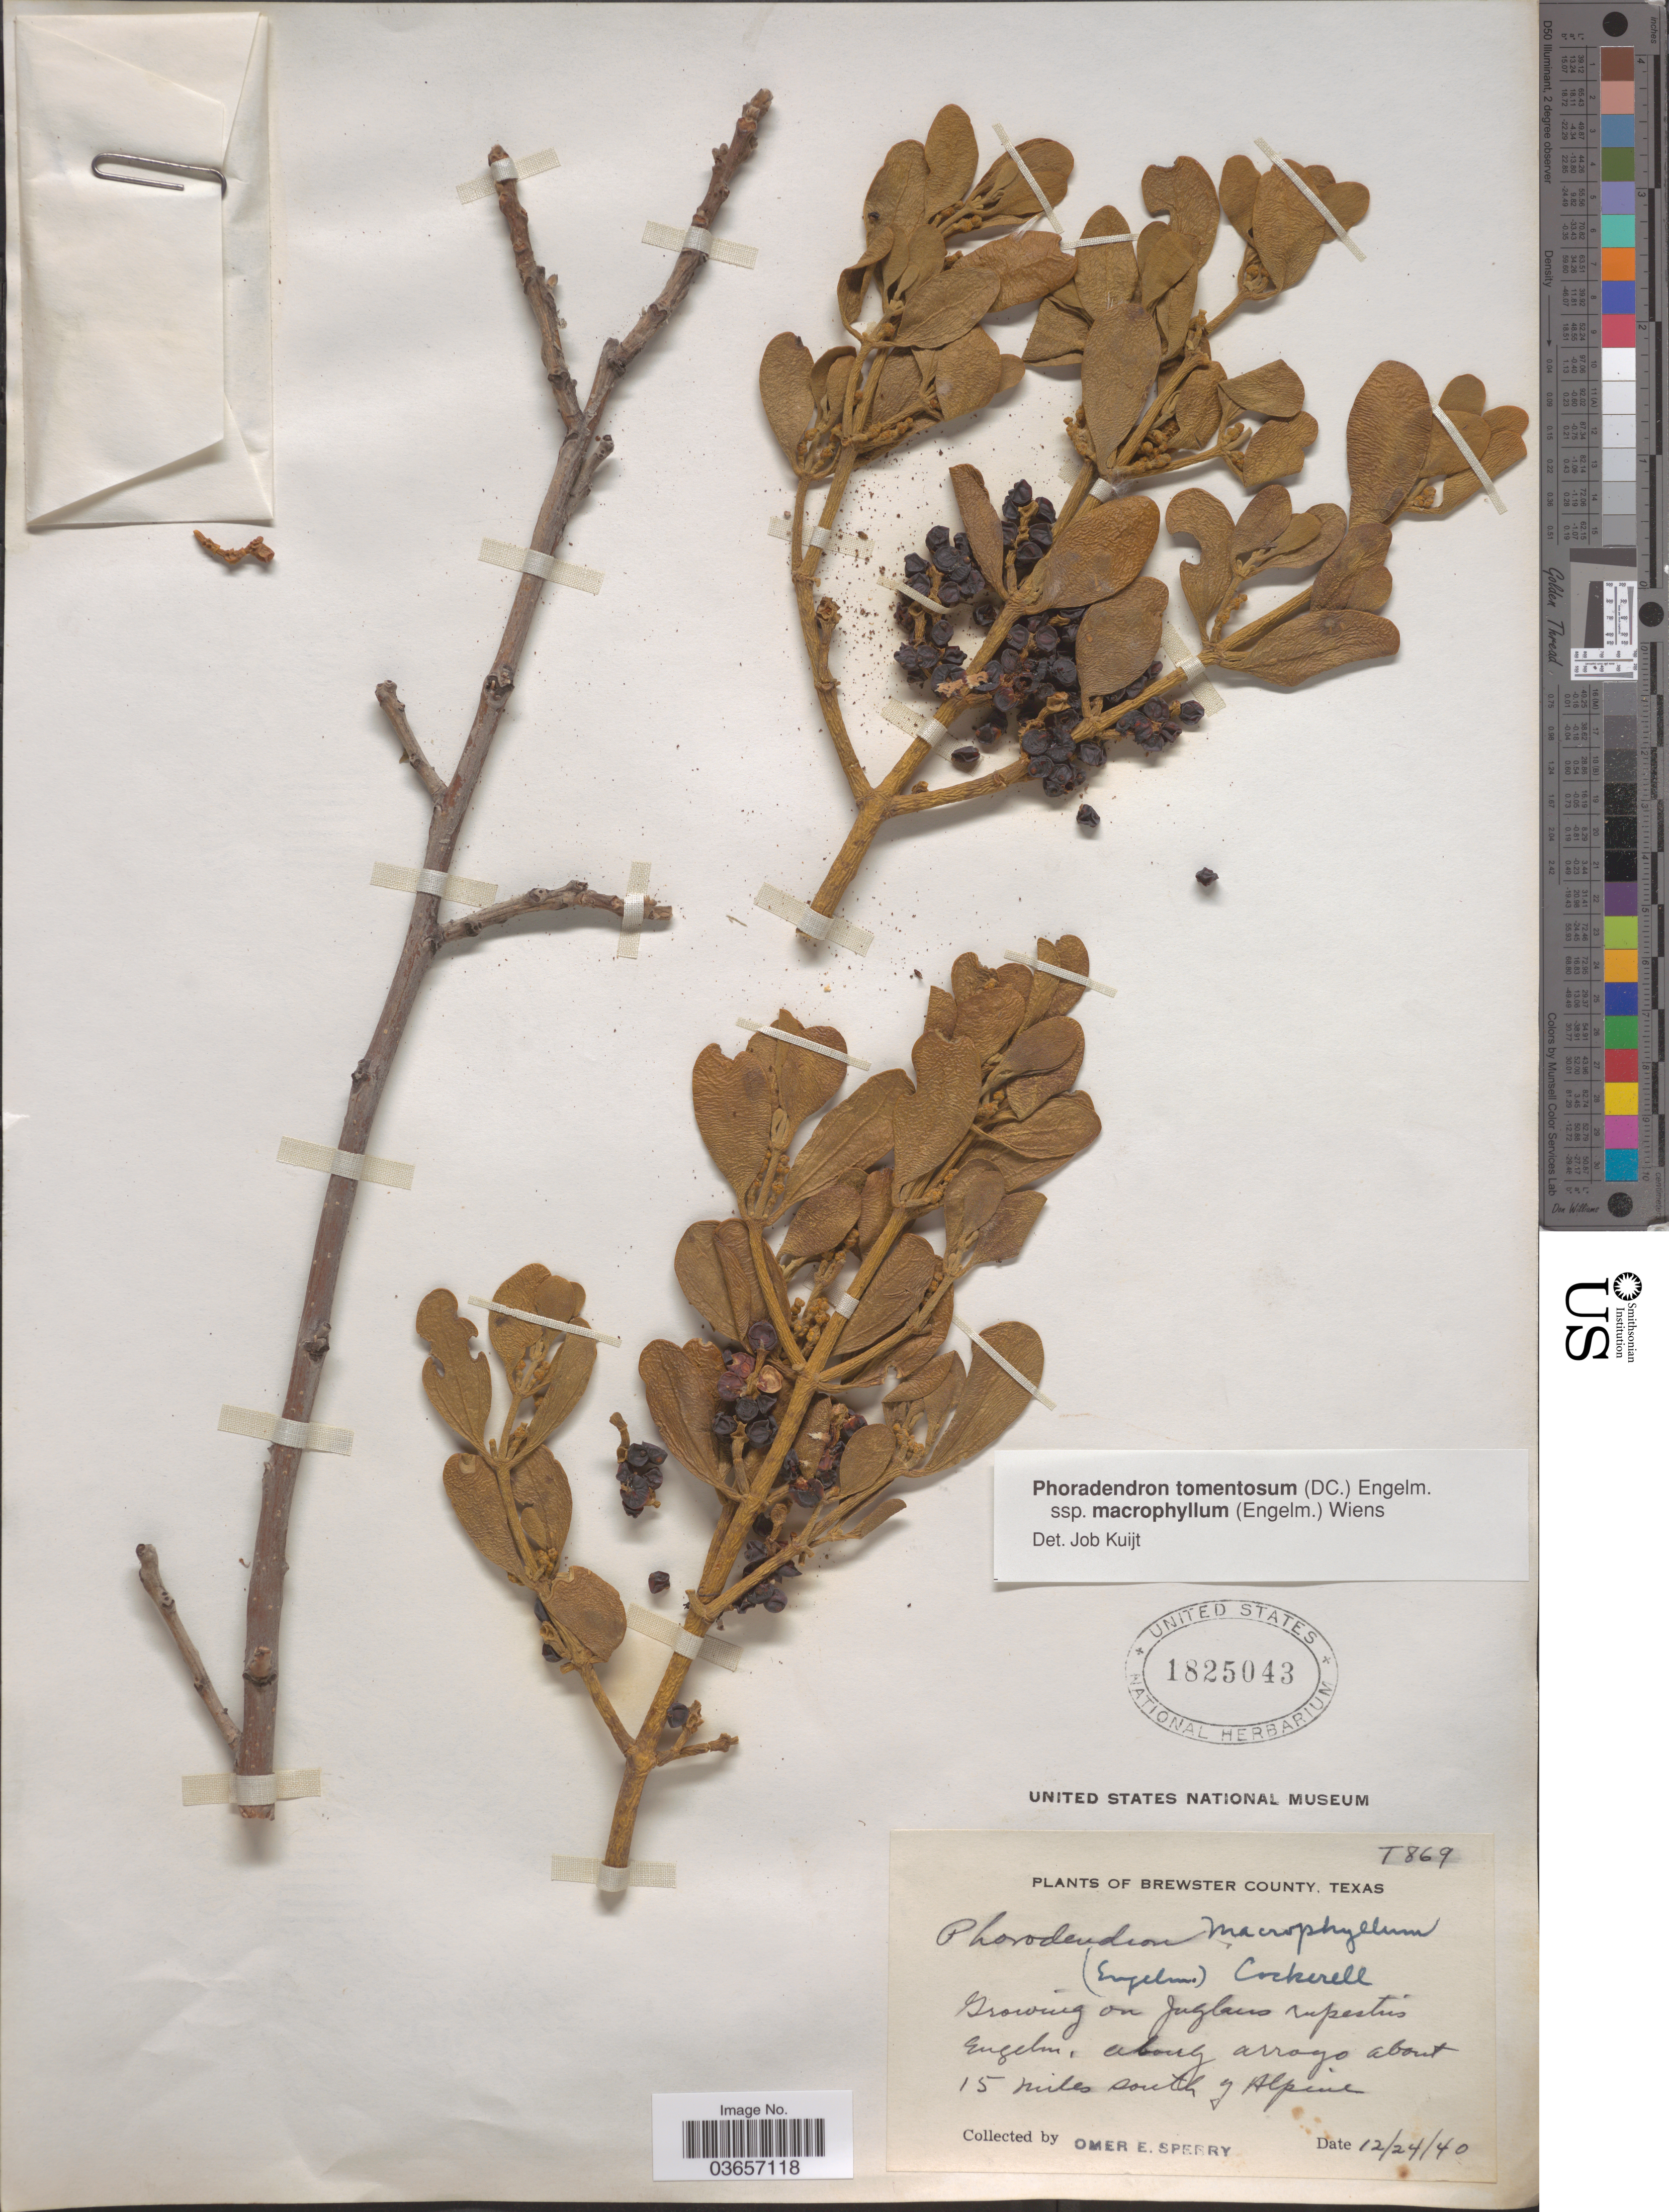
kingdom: Plantae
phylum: Tracheophyta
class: Magnoliopsida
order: Santalales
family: Viscaceae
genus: Phoradendron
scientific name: Phoradendron tomentosum var. macrophyllum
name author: (Engelm.) L.D. Benson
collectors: O. E. Sperry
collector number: T869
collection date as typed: Transcribed d/m/y: 24/12/40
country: United States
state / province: Texas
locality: Brewster County. About 15 miles south of Alpine.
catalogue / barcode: US 1825043